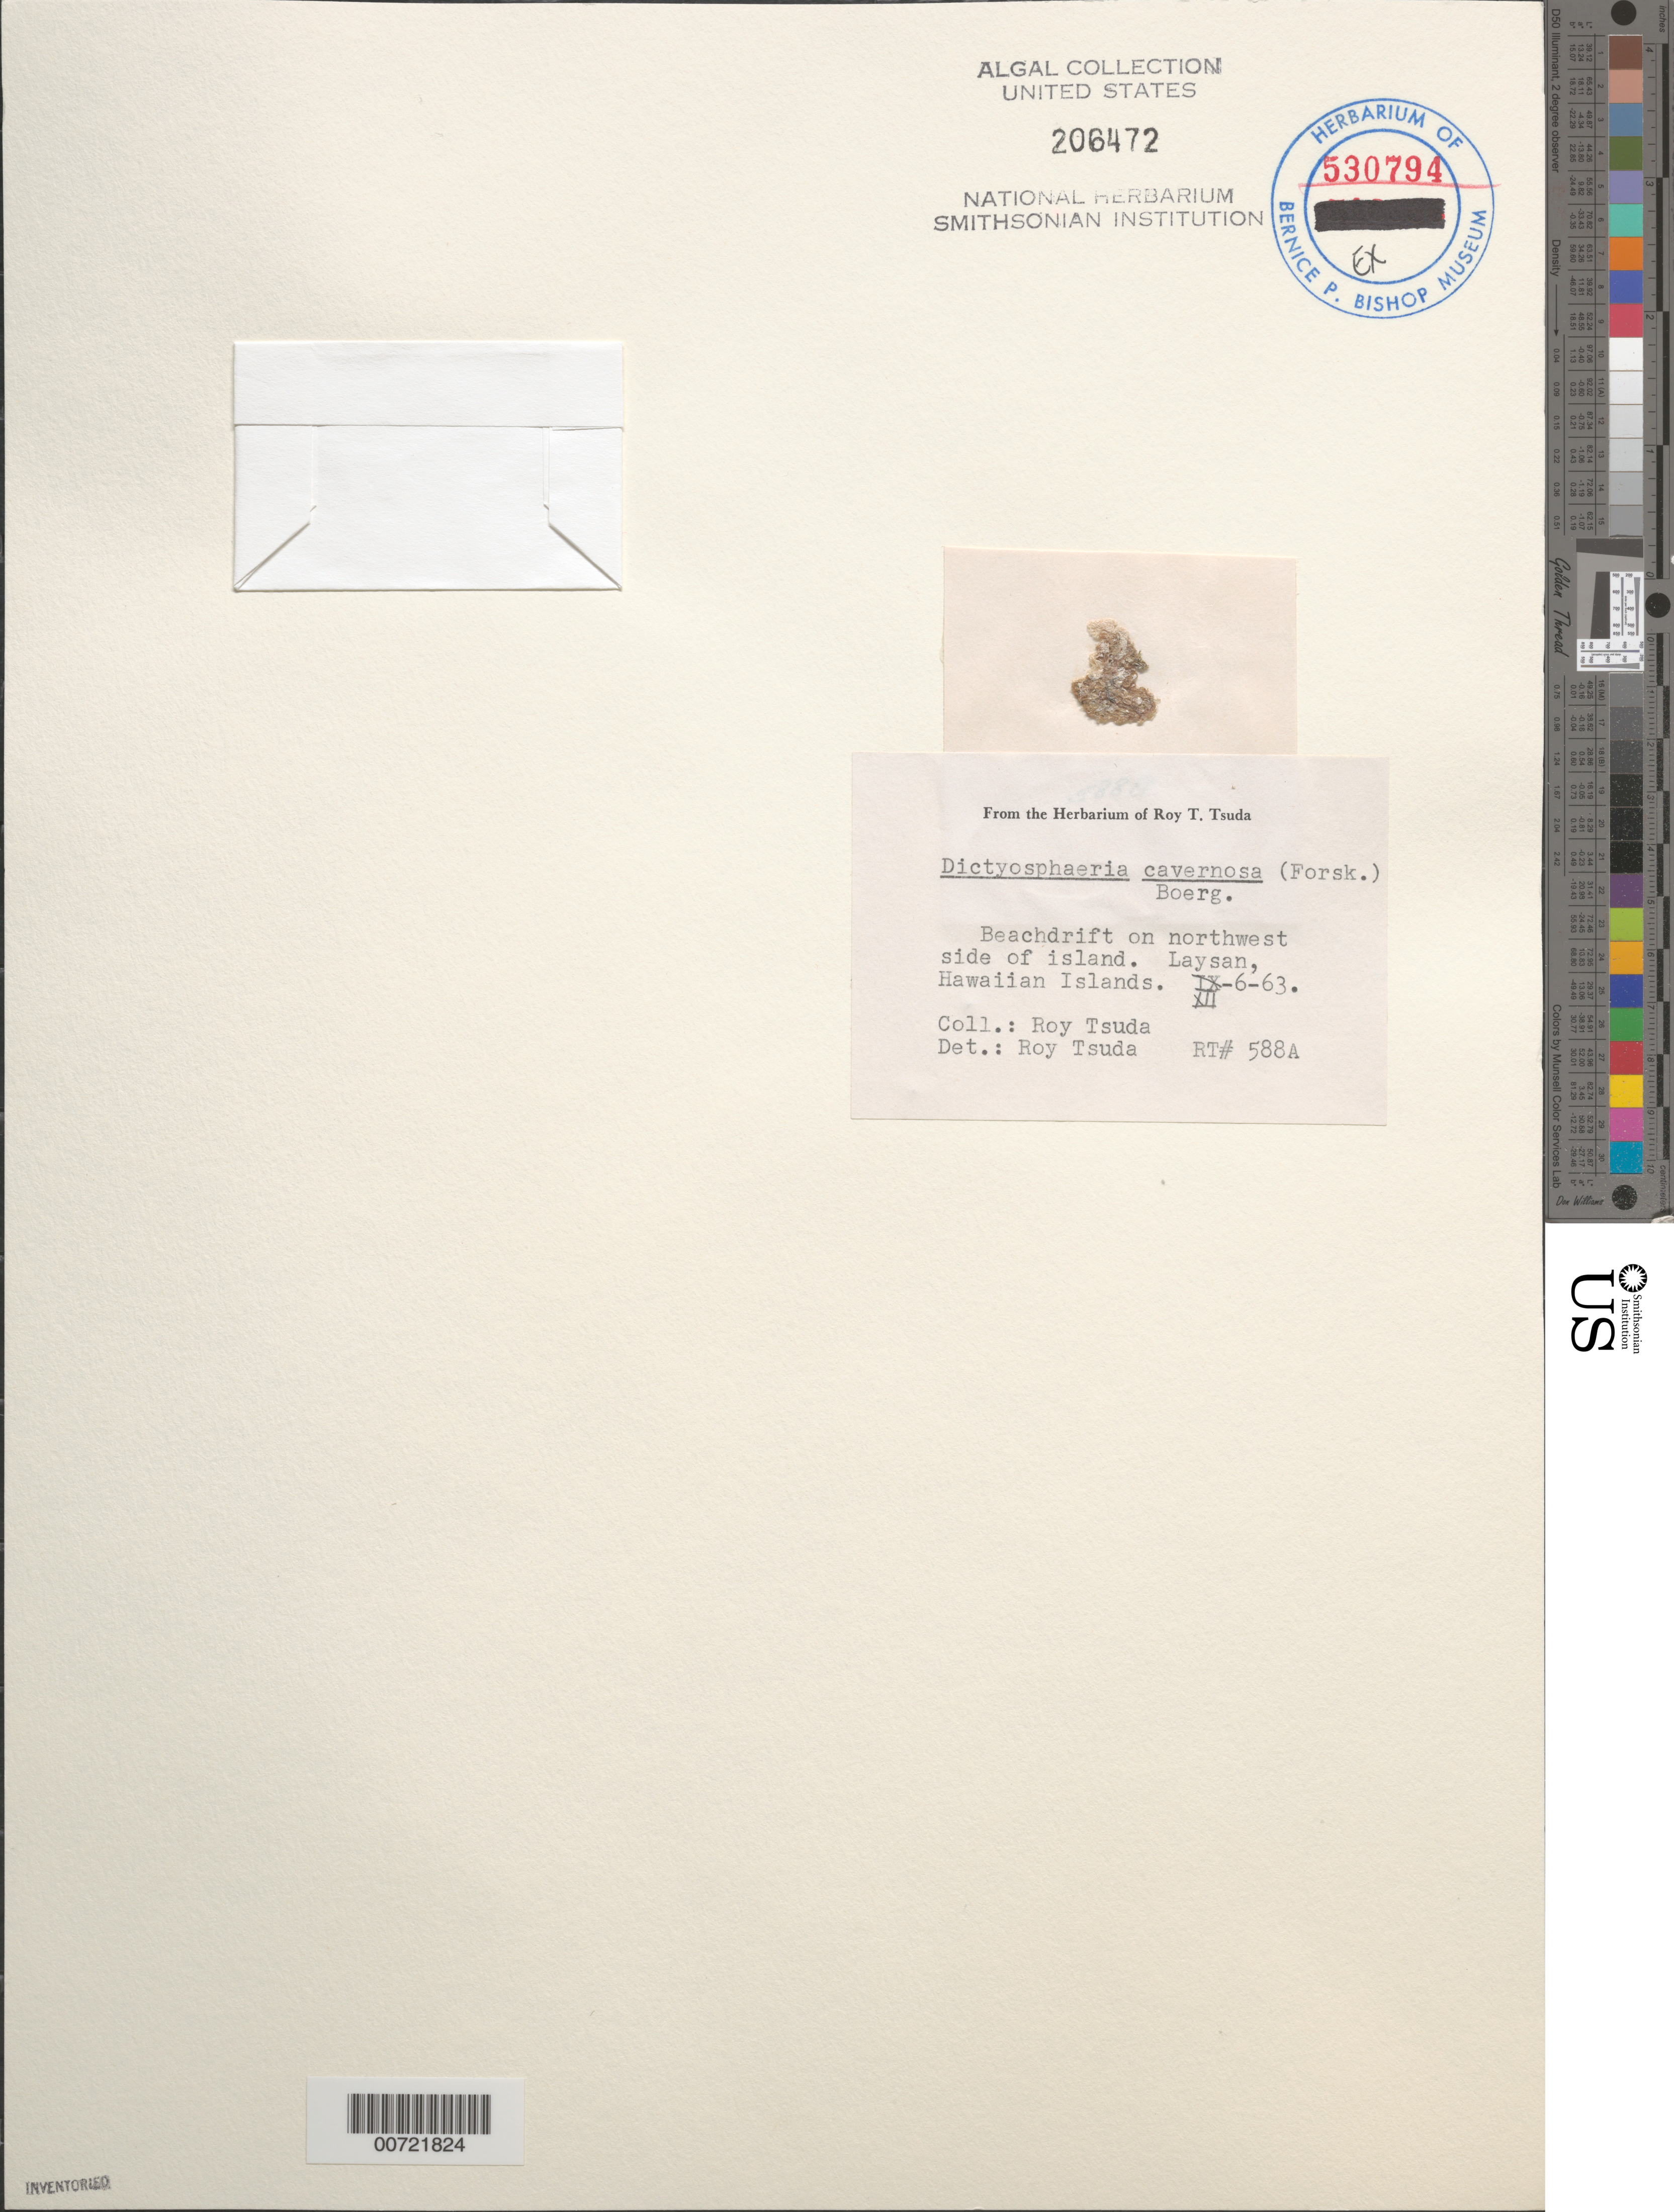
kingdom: Plantae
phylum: Chlorophyta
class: Ulvophyceae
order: Siphonocladales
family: Siphonocladaceae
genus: Dictyosphaeria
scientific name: Dictyosphaeria cavernosa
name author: (Forssk.) Børgesen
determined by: Tsuda, R. T.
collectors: R. Tsuda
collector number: RT 588A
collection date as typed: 06 Dec 1963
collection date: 1963-12-06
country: United States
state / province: Hawaii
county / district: Honolulu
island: Laysan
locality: Northwest side of island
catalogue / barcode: US 206472